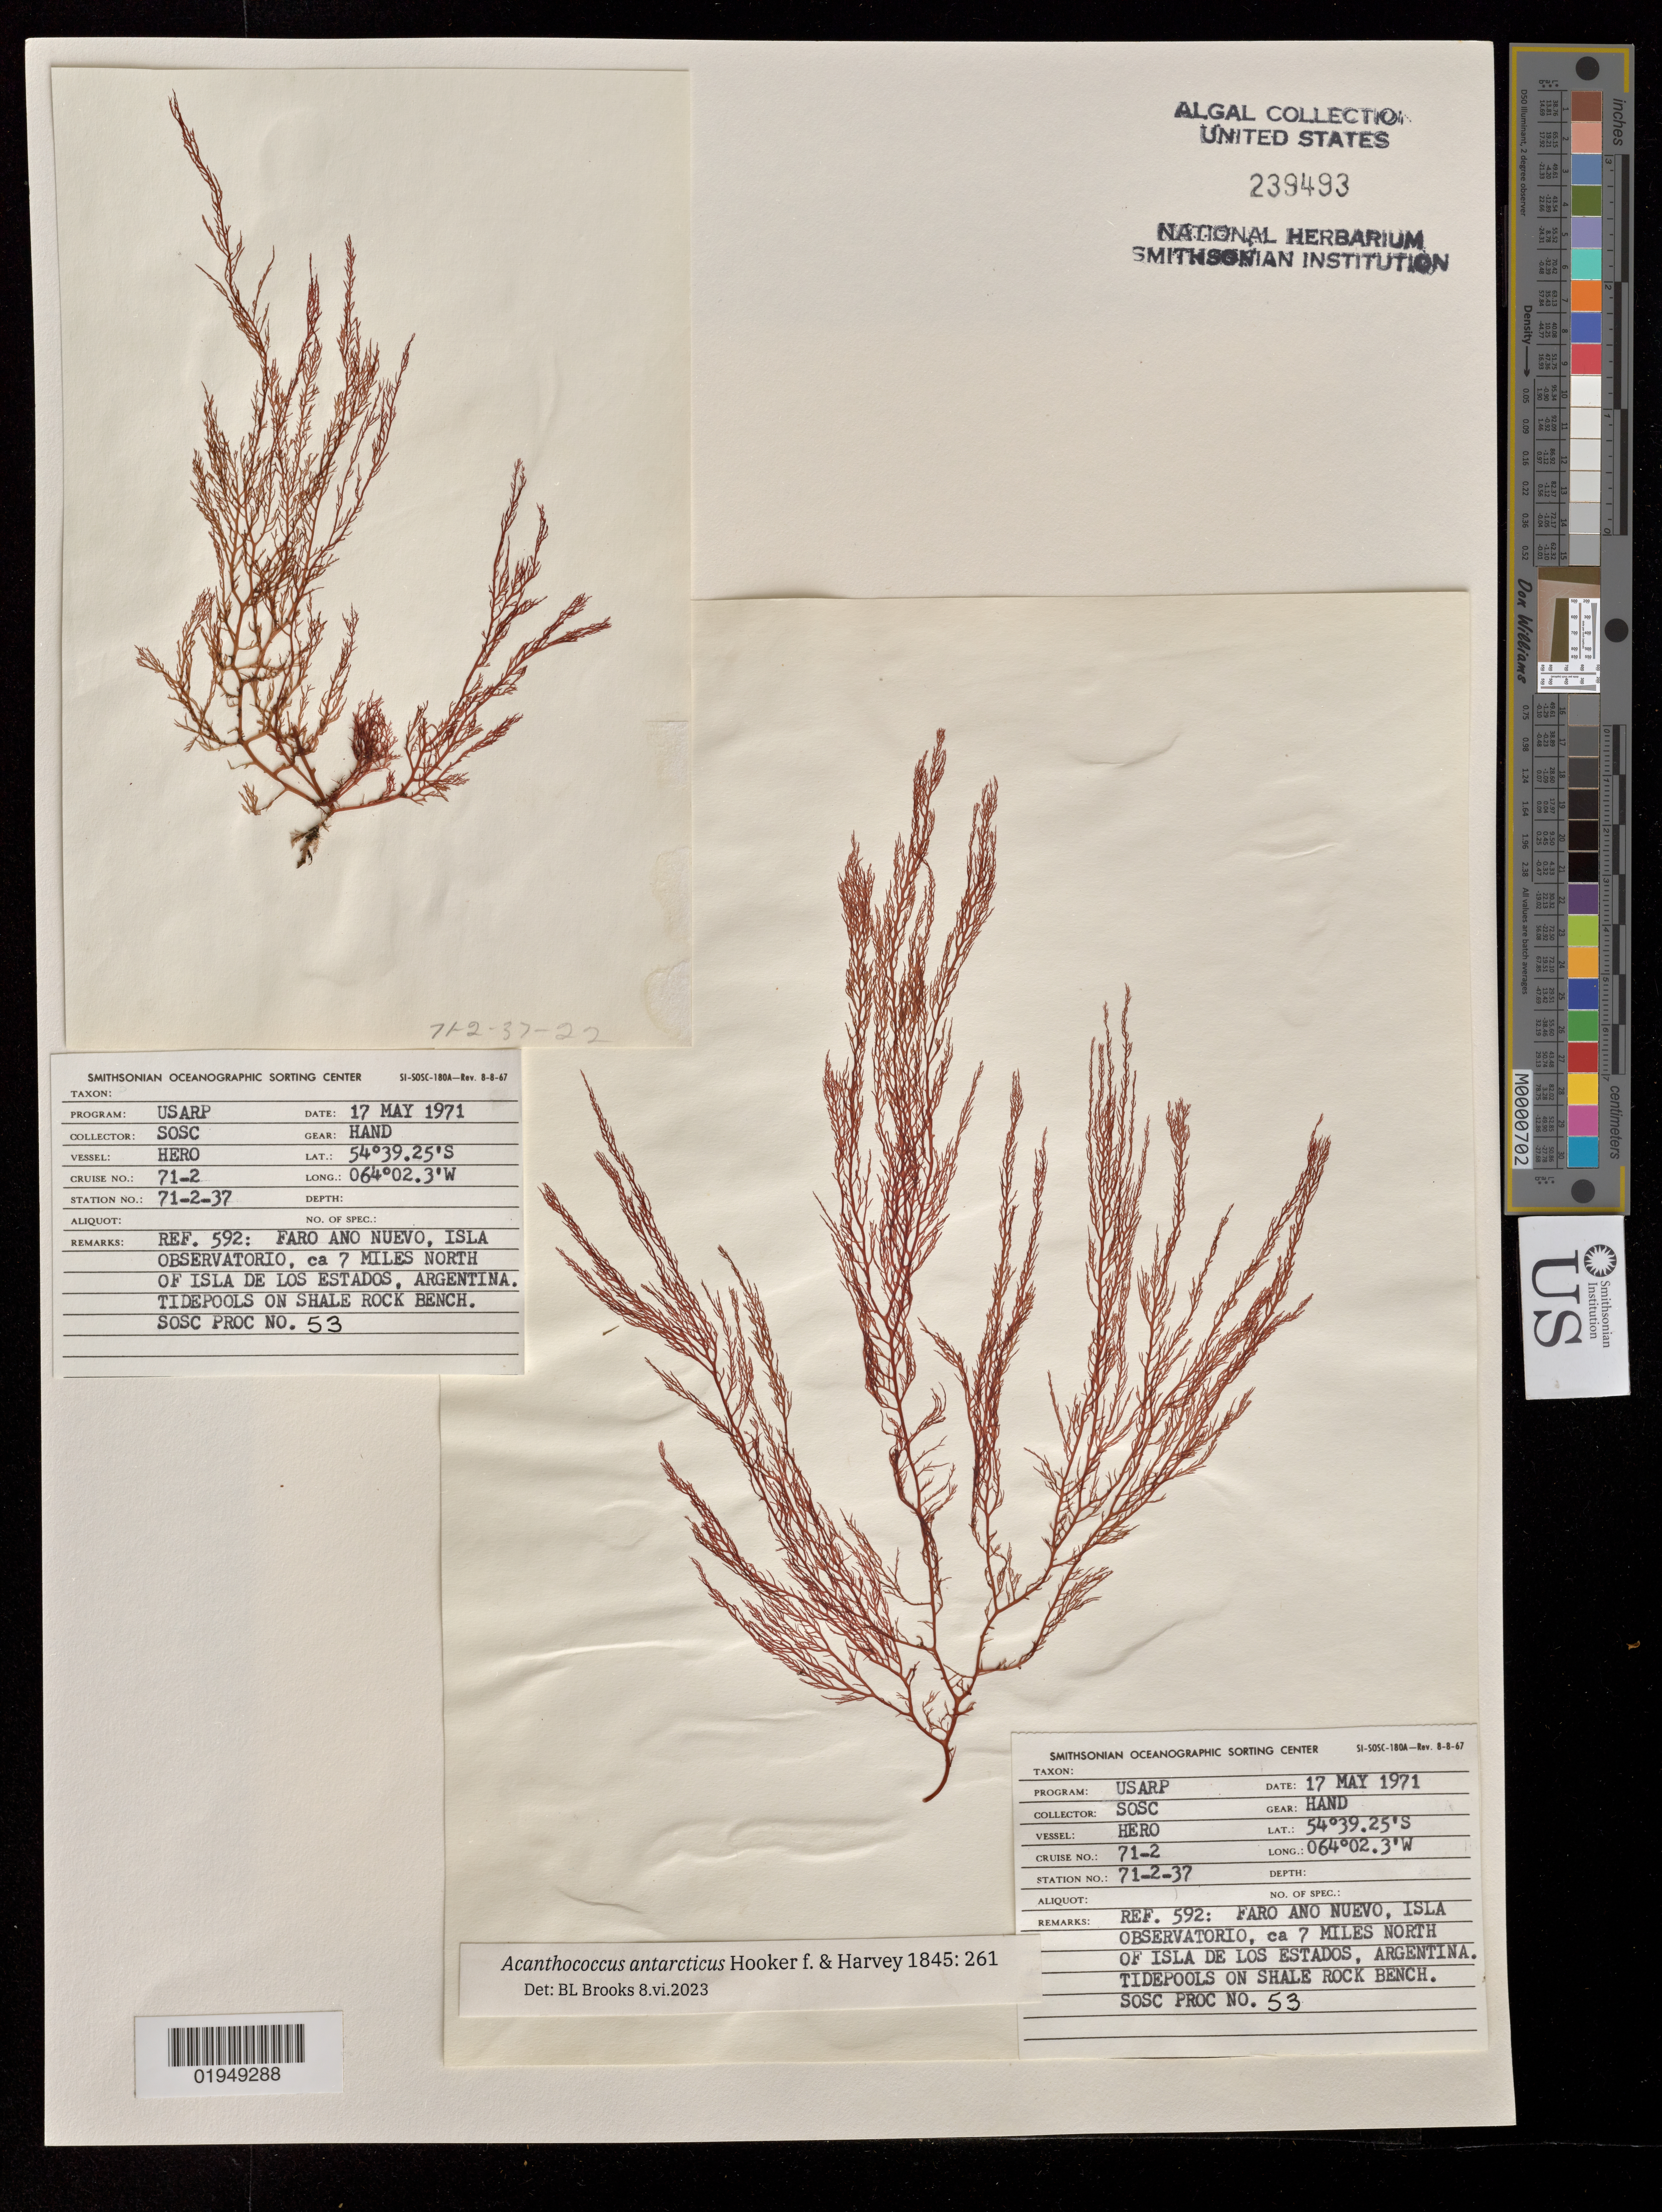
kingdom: Plantae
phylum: Rhodophyta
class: Florideophyceae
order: Gigartinales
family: Cystocloniaceae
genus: Acanthococcus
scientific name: Acanthococcus antarcticus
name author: Hook. f. & Harv.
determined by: Brooks, B. L., (BOT), Smithsonian Institution - National Museum of Natural History (UNITED STATES)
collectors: SOSC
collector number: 53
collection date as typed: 17 May 1971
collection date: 1971-05-17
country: Argentina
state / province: Tierra del Fuego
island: Isla Observatorio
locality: Faro Ano Nuevo, ca. 7 miles north of Isla de los Estados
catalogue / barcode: US 239493